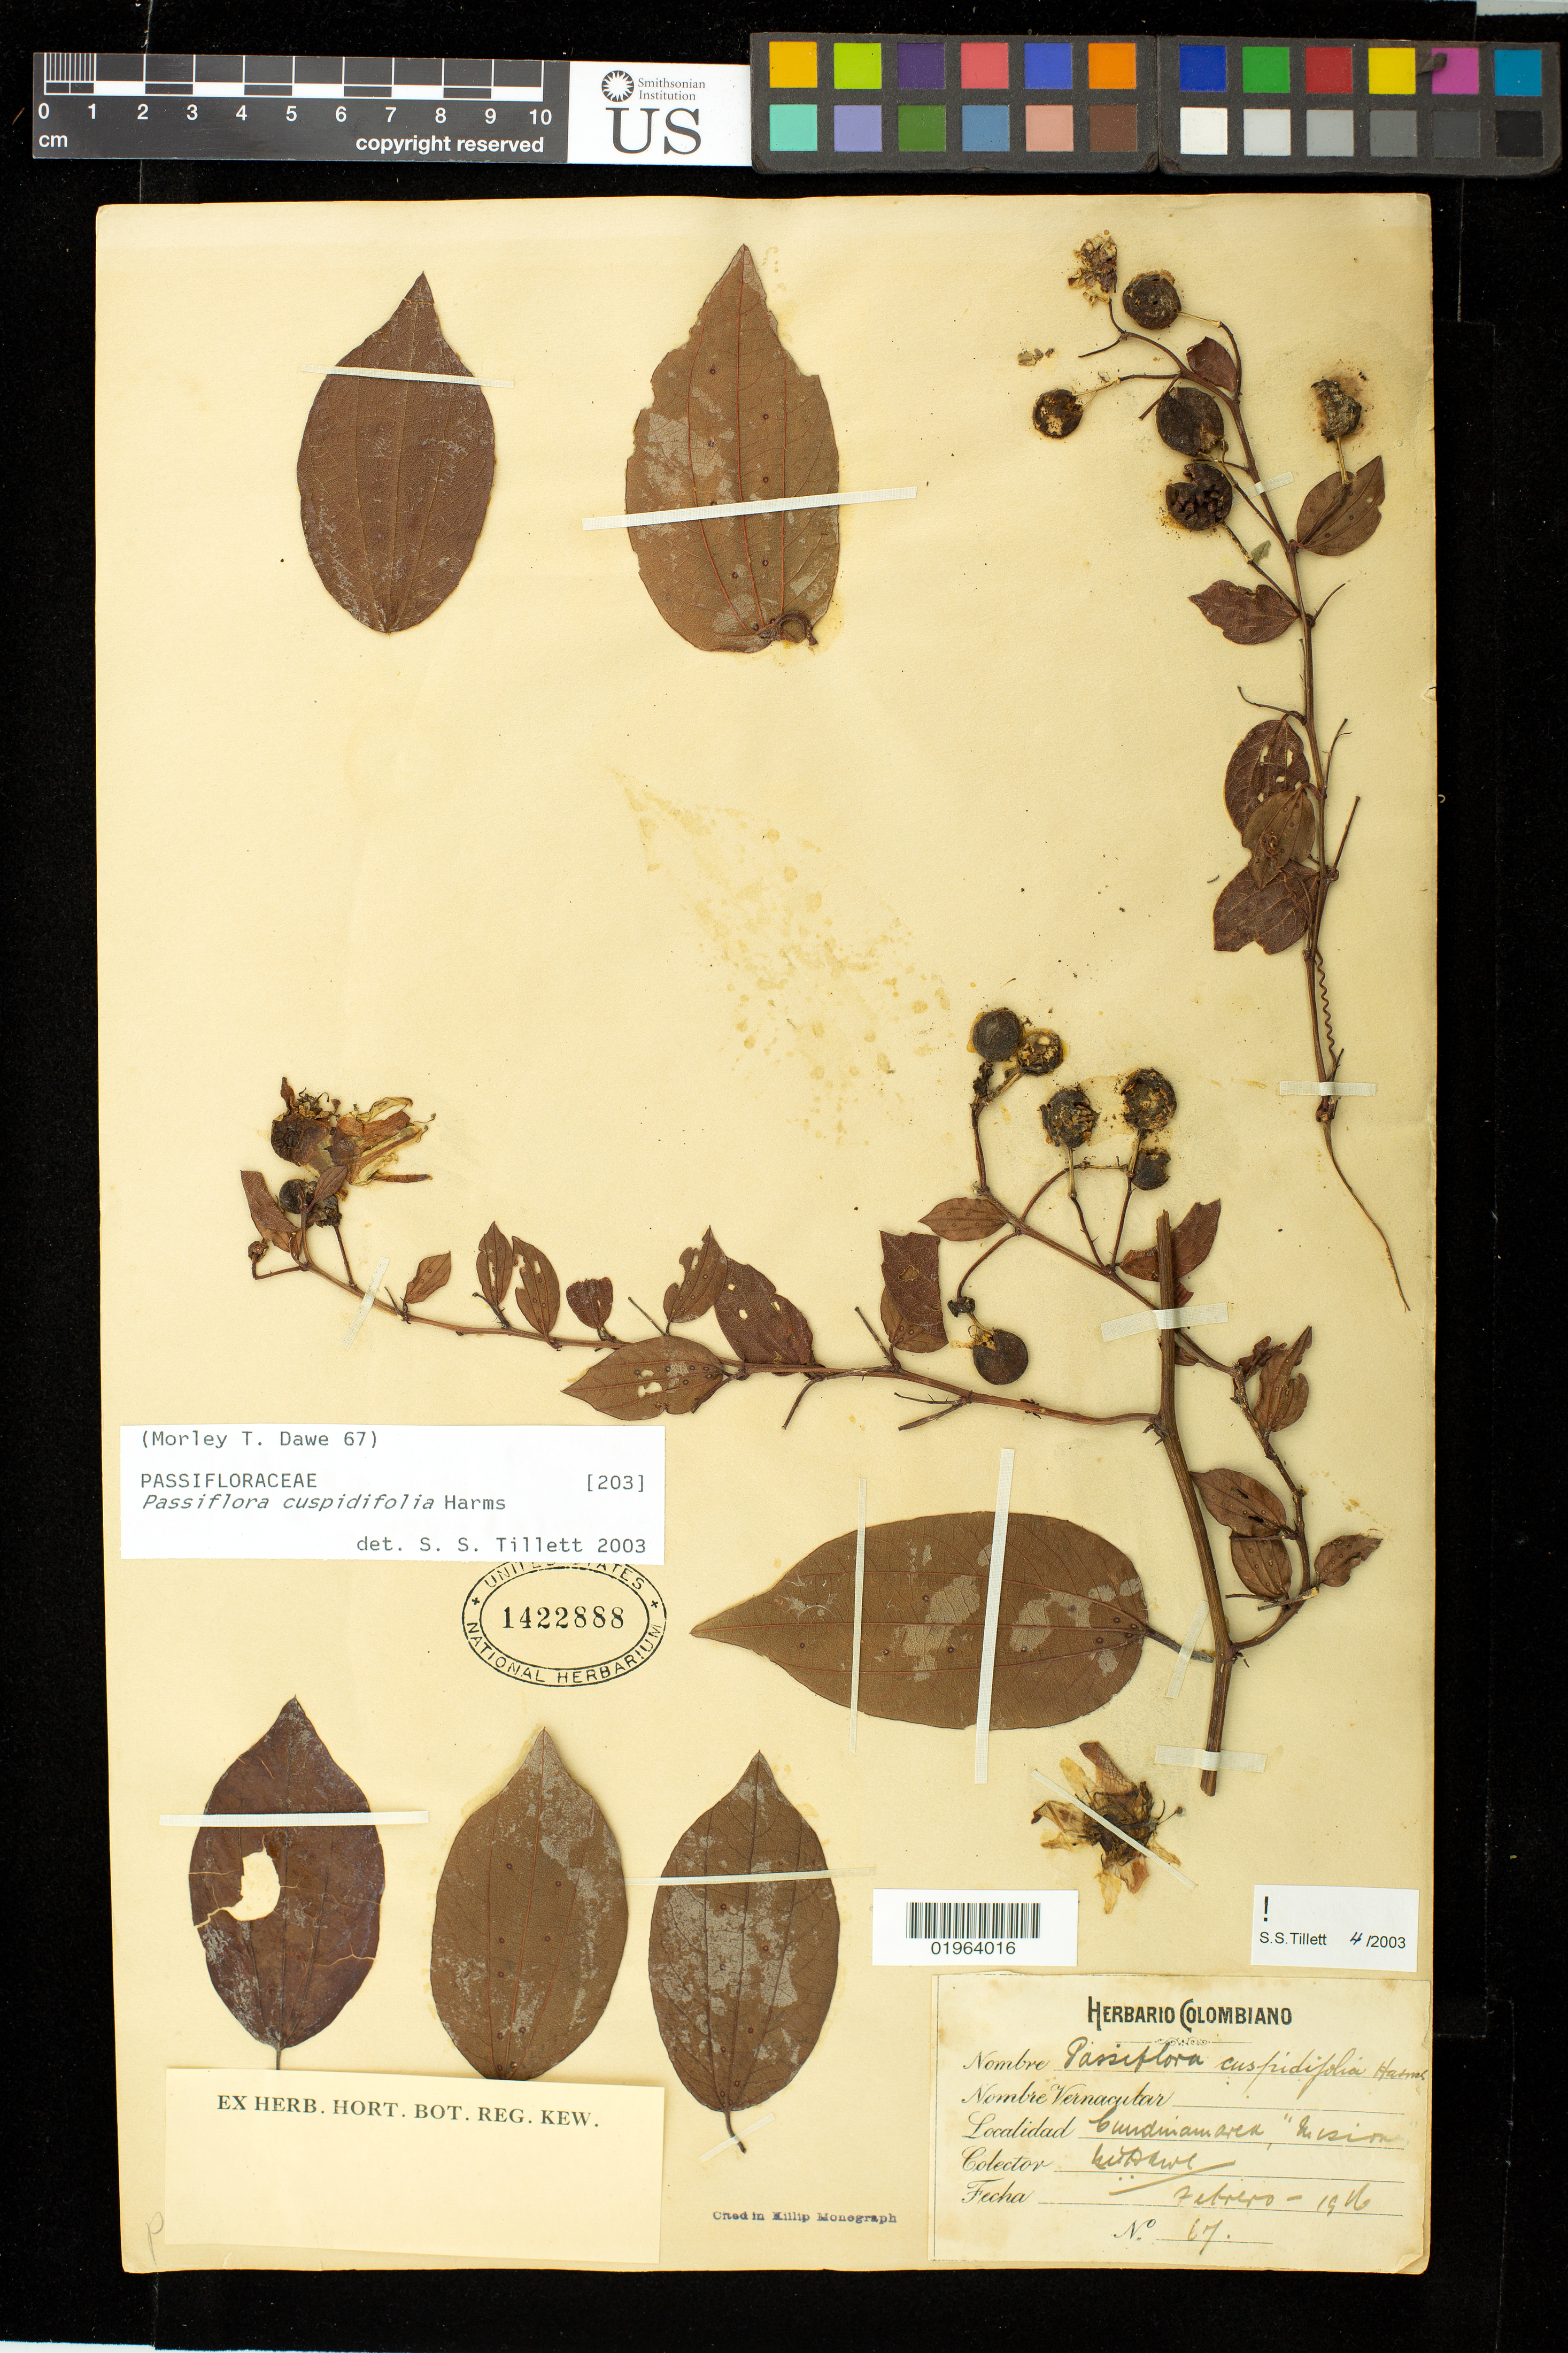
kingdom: Plantae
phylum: Tracheophyta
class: Magnoliopsida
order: Malpighiales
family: Passifloraceae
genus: Passiflora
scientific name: Passiflora cuspidifolia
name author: Harms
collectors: M. T. Dawe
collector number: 67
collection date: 1916-02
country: Colombia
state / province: Cundinamarca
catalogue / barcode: US 1422888